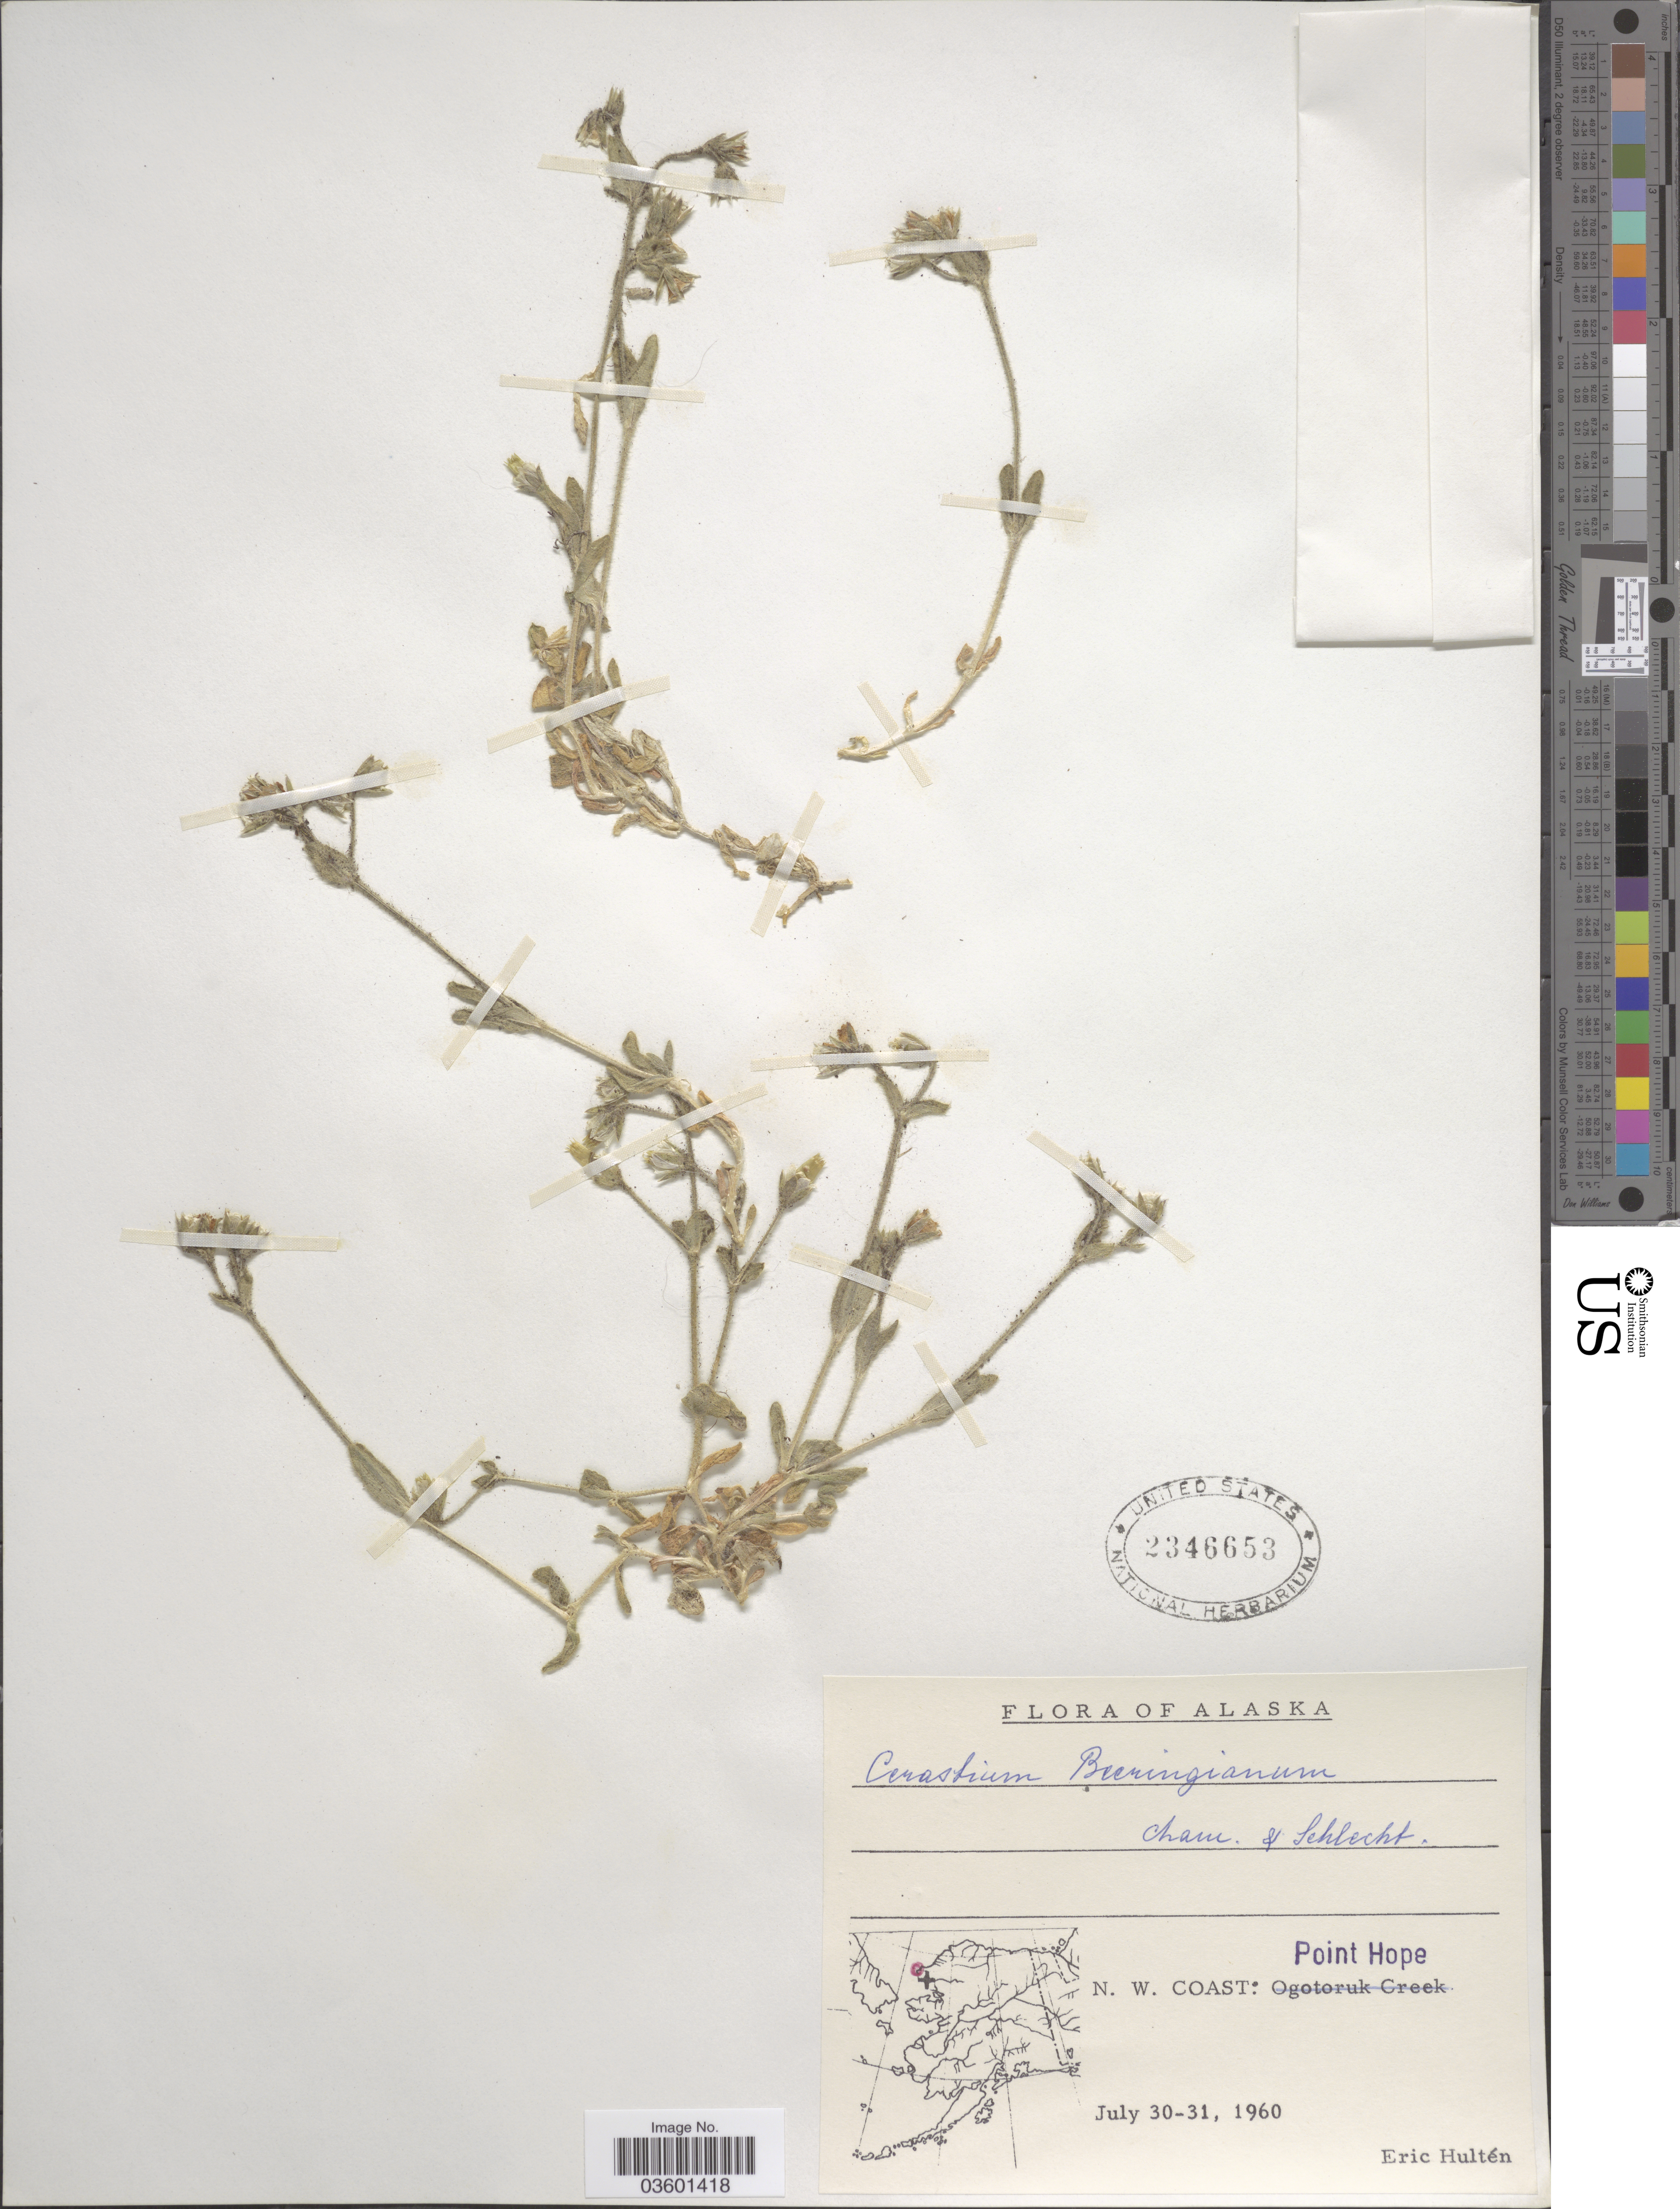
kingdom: Plantae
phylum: Tracheophyta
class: Magnoliopsida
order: Caryophyllales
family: Caryophyllaceae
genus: Cerastium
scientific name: Cerastium beeringianum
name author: Cham. & Schltdl.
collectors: E. G. Hultén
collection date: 1960-07-30/1960-07-31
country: United States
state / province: Alaska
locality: N. W. Coast: Point Hope.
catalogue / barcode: US 2346653